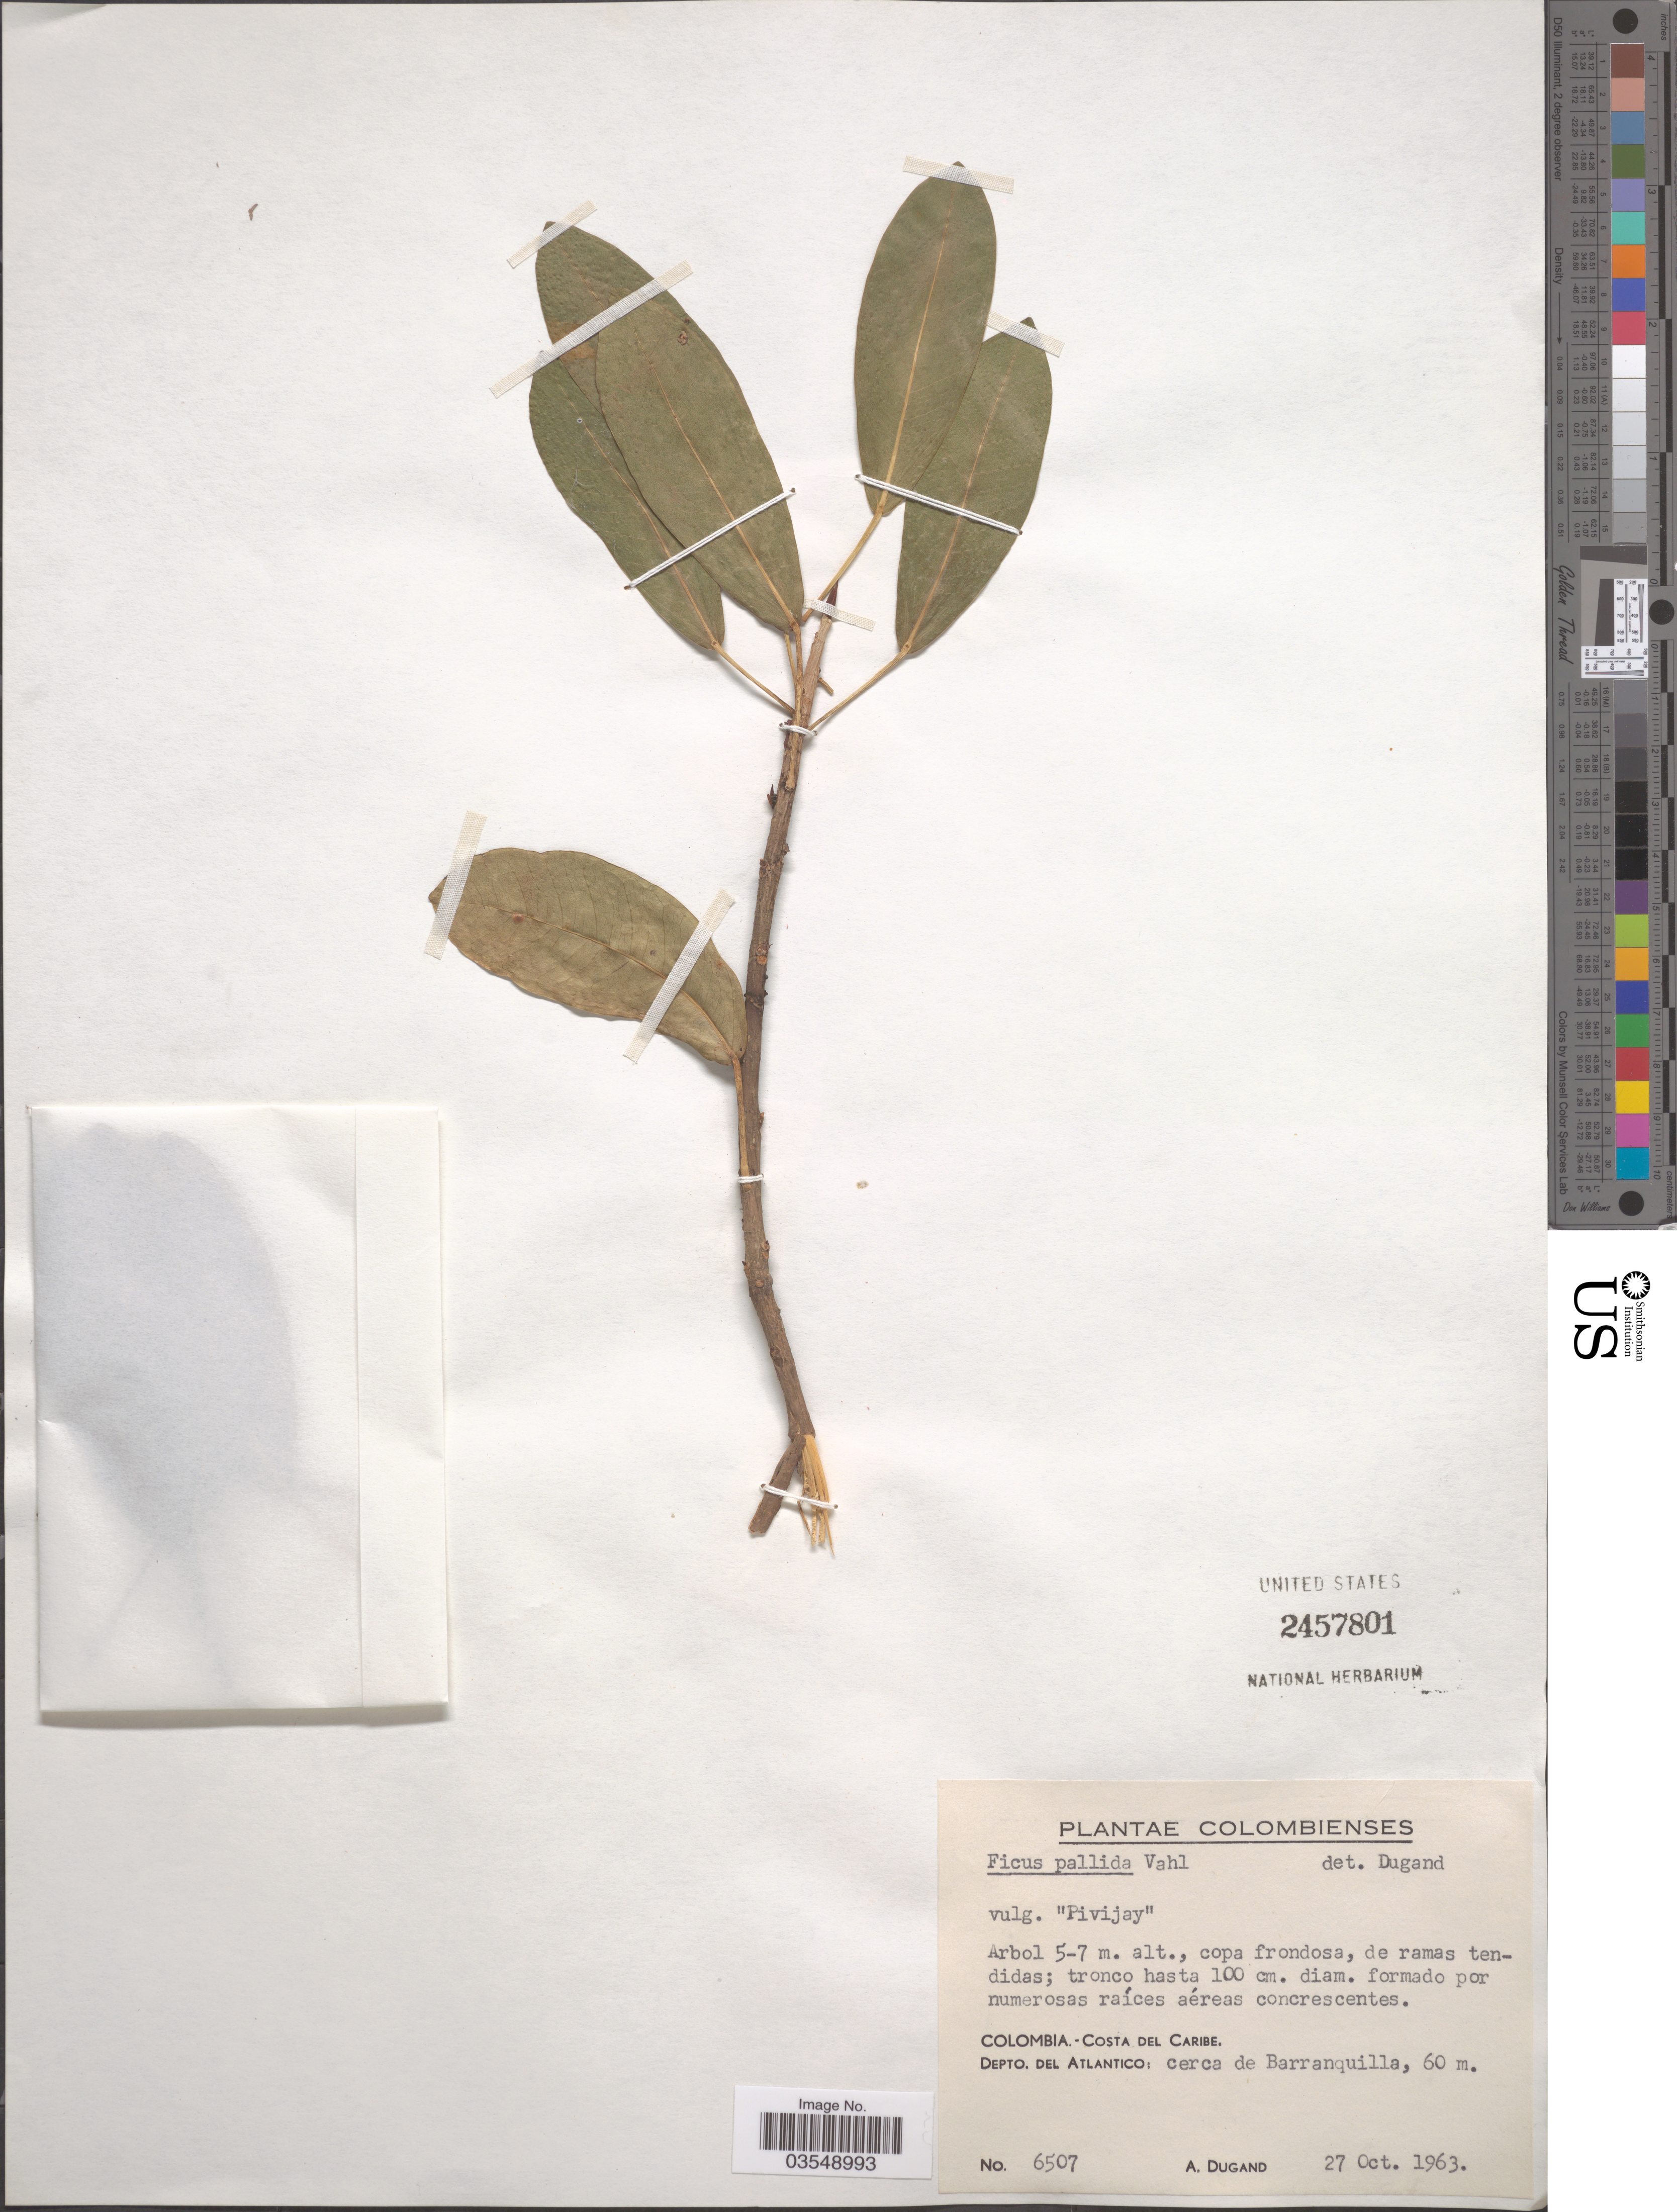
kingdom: Plantae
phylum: Tracheophyta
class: Magnoliopsida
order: Rosales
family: Moraceae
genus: Ficus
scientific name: Ficus pallida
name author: Vahl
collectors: A. Dugand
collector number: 6507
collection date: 1963-10-27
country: Colombia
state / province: Atlántico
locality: Costa del Caribe. Depto. del Atlantico: cerca de Barranquilla.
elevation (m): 60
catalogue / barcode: US 2457801